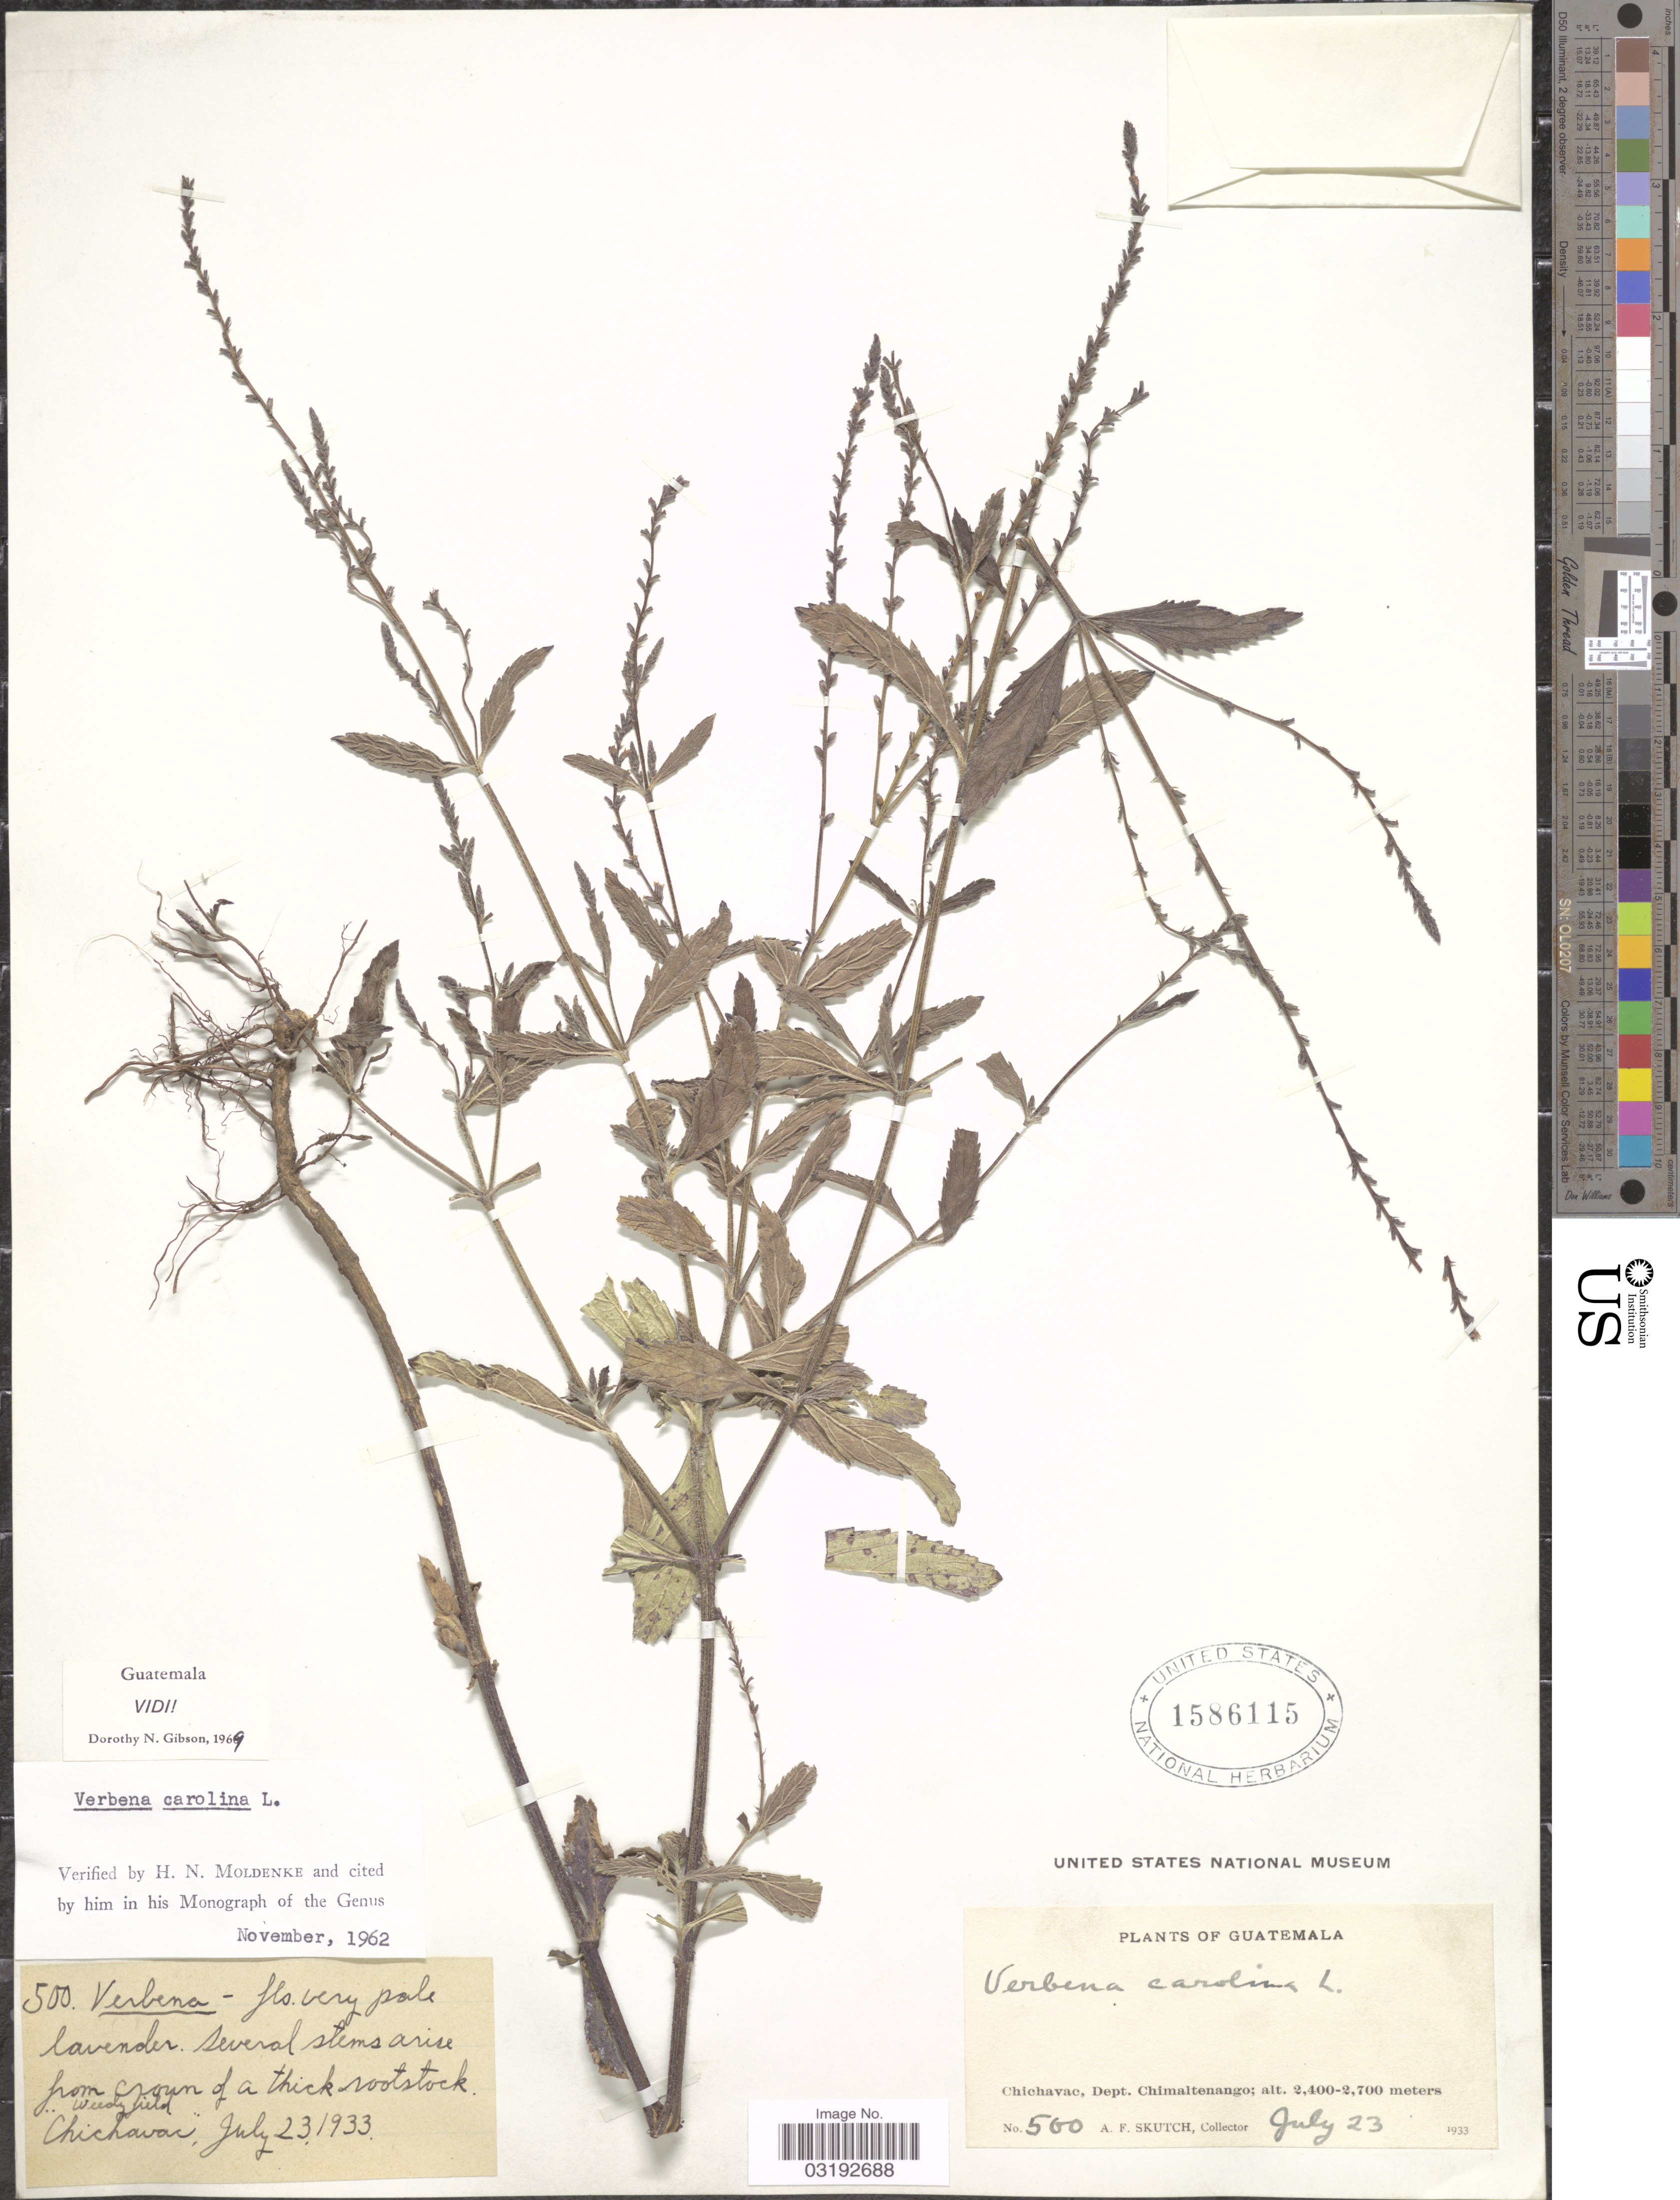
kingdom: Plantae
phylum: Tracheophyta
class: Magnoliopsida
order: Lamiales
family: Verbenaceae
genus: Verbena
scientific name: Verbena carolina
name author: L.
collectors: A. F. Skutch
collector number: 500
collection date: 1933-07-23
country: Guatemala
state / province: Chimaltenango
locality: Chichavac, Dept. Chimaltenango.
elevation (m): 2400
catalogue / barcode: US 1586115